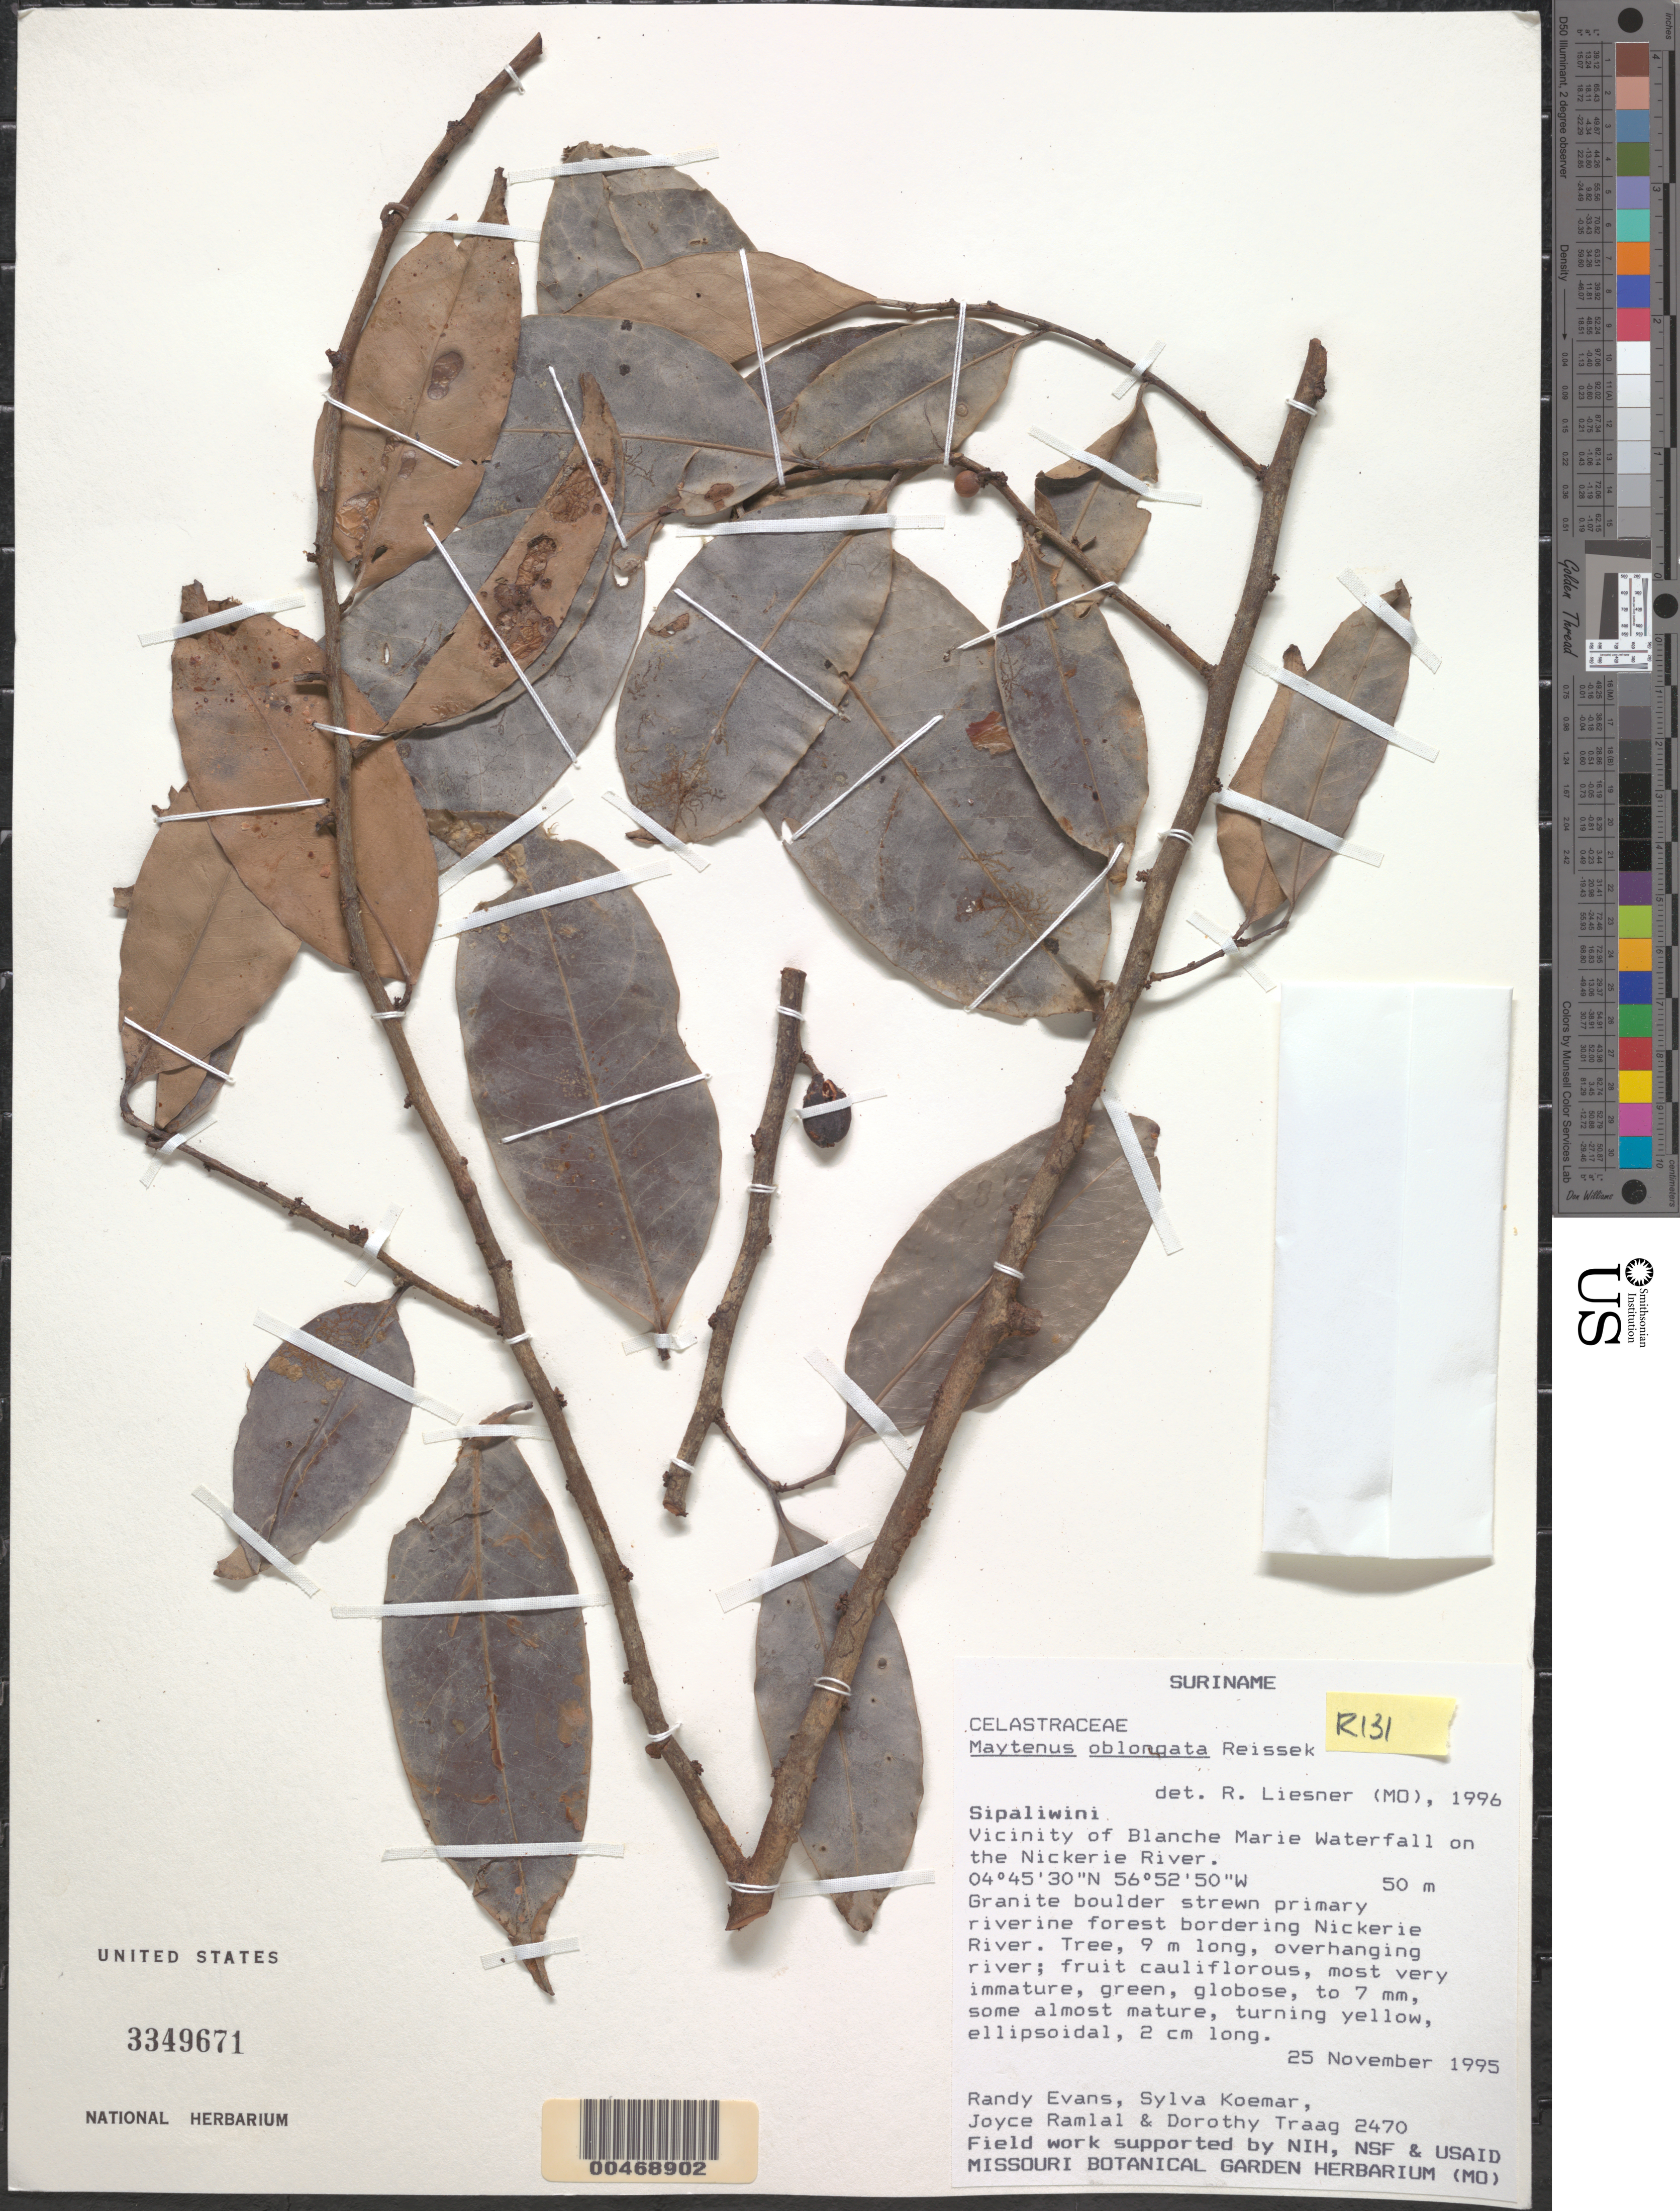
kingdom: Plantae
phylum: Tracheophyta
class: Magnoliopsida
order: Celastrales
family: Celastraceae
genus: Maytenus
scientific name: Maytenus oblongata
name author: Reissek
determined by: Liesner, R. L.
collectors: R. Evans, S. Koemar, J. Ramlal & D. Traag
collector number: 2470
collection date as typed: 25-Nov-95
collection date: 1995-11-25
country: Suriname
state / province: Sipaliwini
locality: Blanche Marie Waterfall, vic., on Nickerie R.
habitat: Granite boulder strewn primary riverine forest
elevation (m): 50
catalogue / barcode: US 3349671